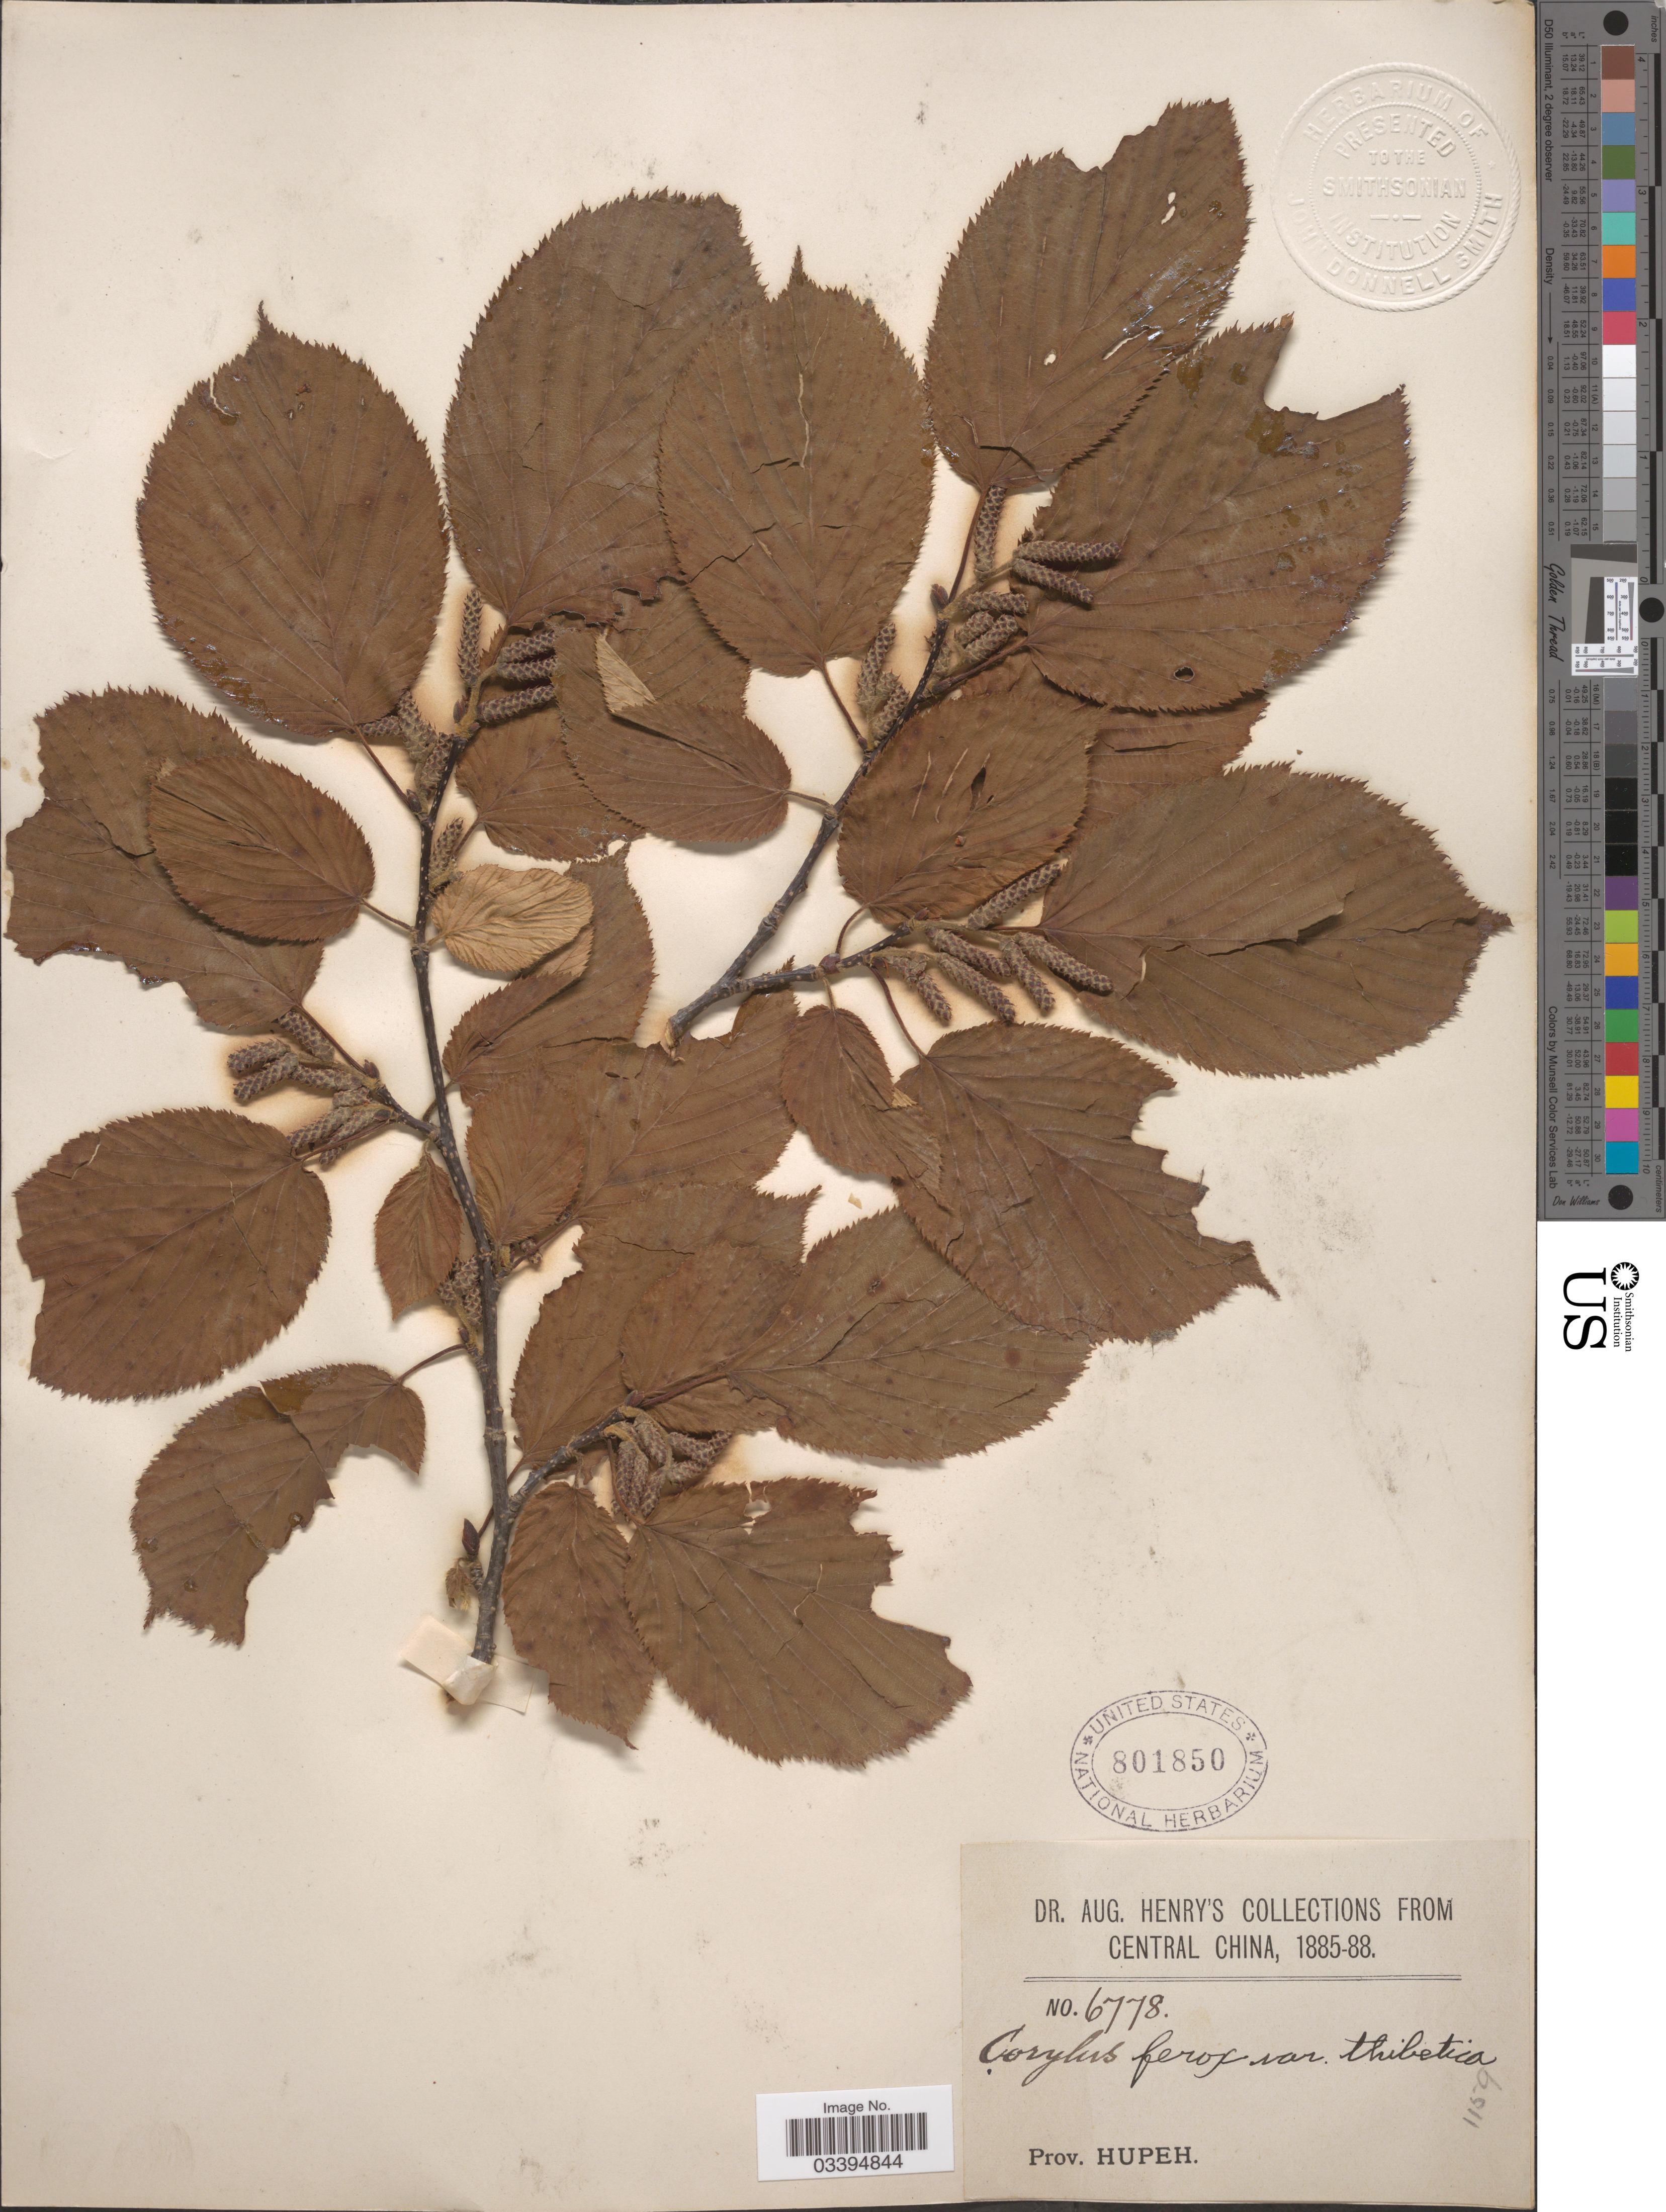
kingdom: Plantae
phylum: Tracheophyta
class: Magnoliopsida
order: Fagales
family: Betulaceae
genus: Corylus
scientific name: Corylus ferox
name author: Wall.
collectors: A. Henry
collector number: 6778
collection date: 1885/1888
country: China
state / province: Hubei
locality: Central China, Prov. Hupeh.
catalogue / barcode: US 801850